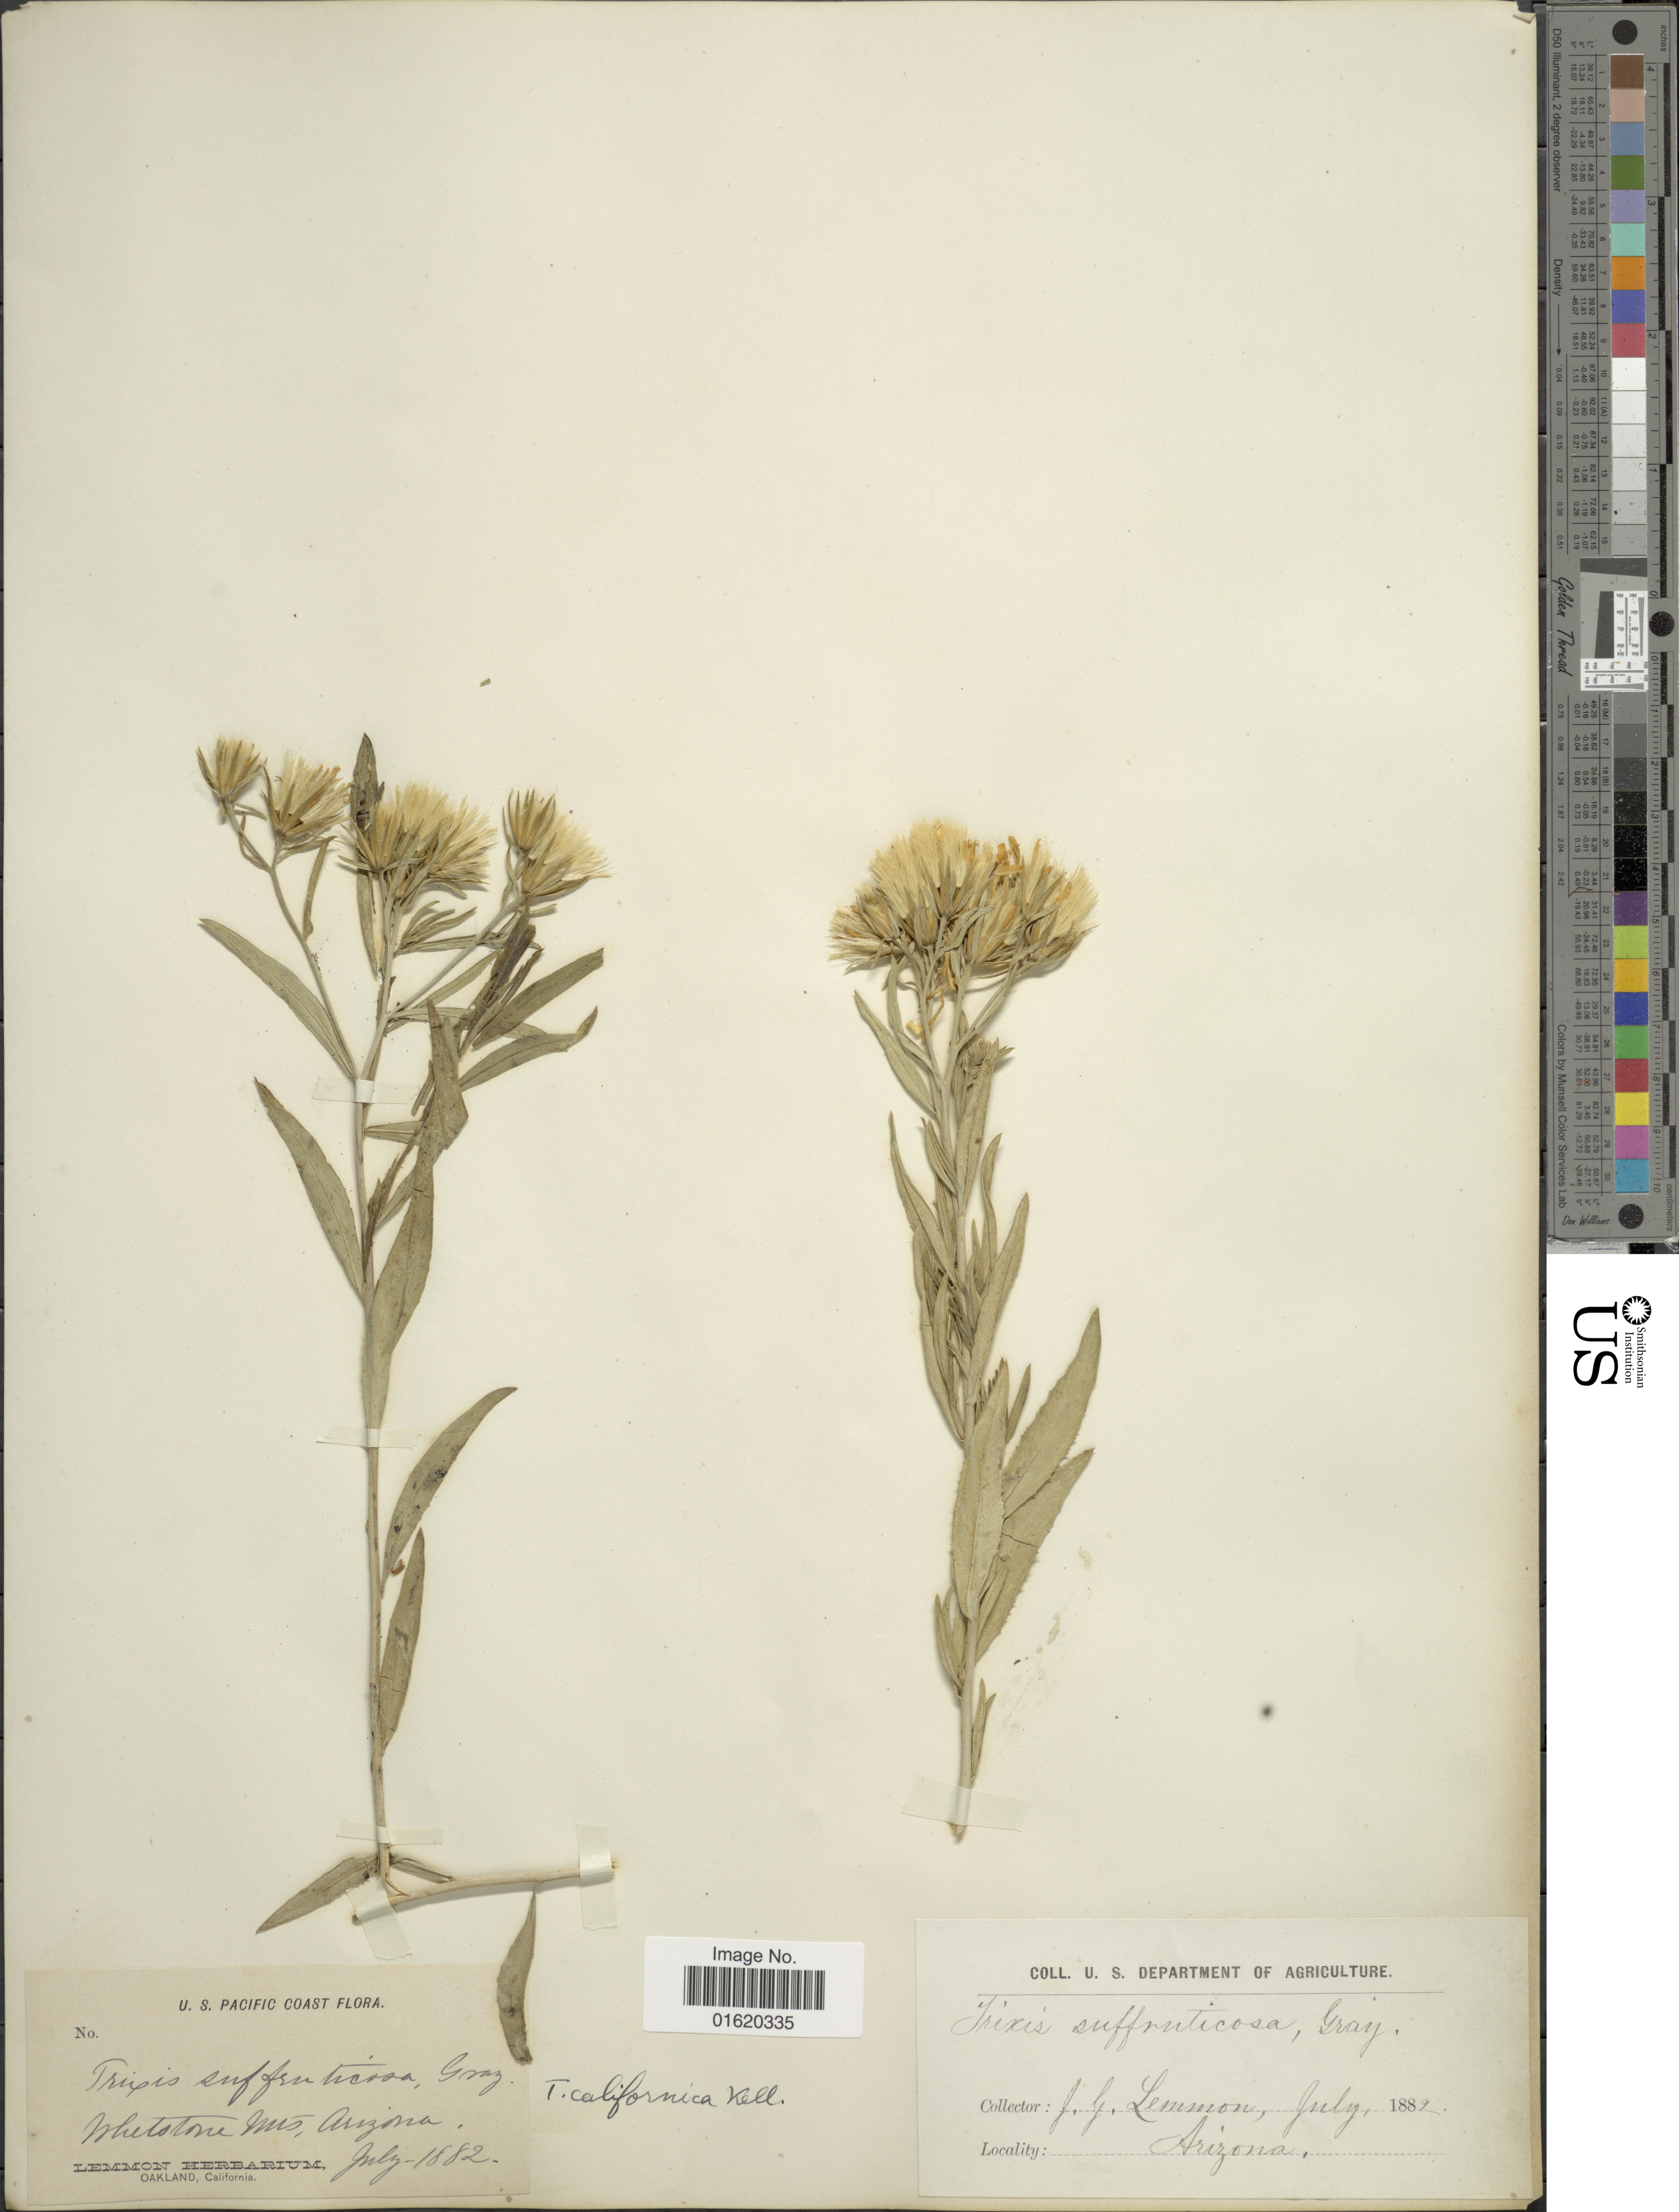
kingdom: Plantae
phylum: Tracheophyta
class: Magnoliopsida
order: Asterales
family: Asteraceae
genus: Trixis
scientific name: Trixis californica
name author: Kellogg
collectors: J. Lemmon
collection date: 1882-07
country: United States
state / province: Arizona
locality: Ishetsonte Mts., U.S. Pacific Coast